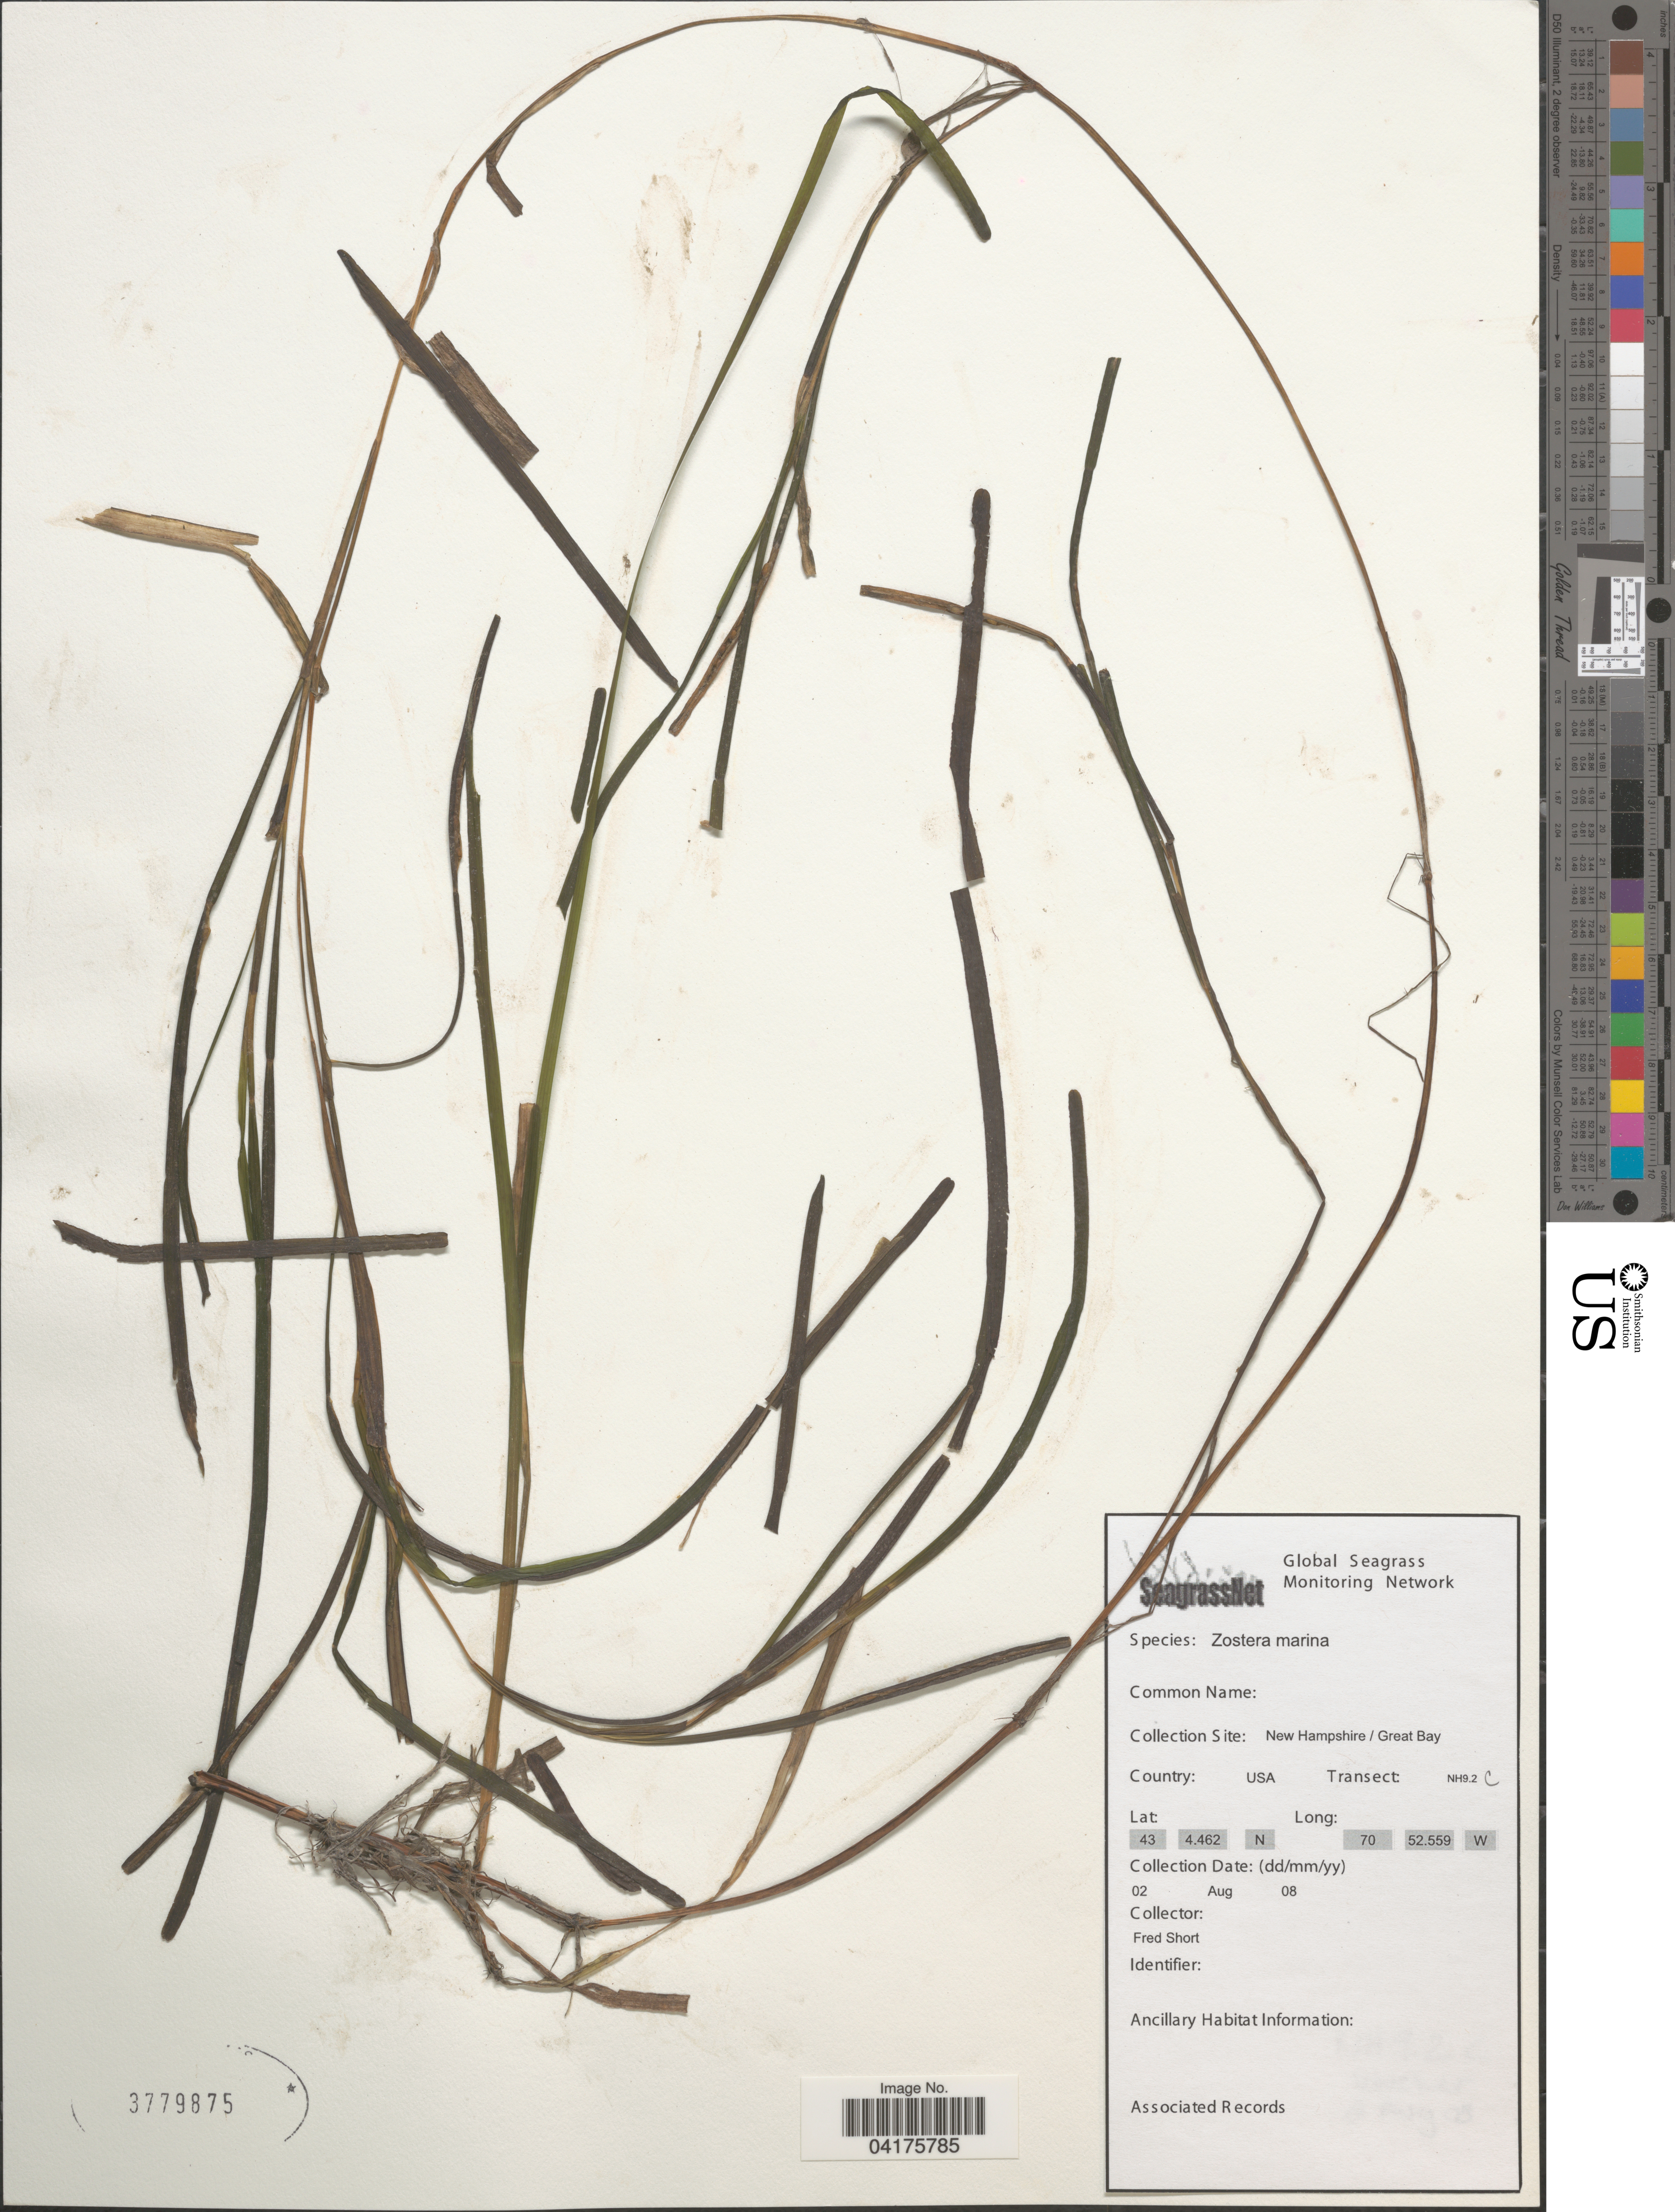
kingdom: Plantae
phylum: Tracheophyta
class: Liliopsida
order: Alismatales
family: Zosteraceae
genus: Zostera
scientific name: Zostera marina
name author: L.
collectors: F. Short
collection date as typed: Transcribed d/m/y: 2/8/8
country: United States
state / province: New Hampshire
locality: Great Bay.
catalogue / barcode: US 3779875